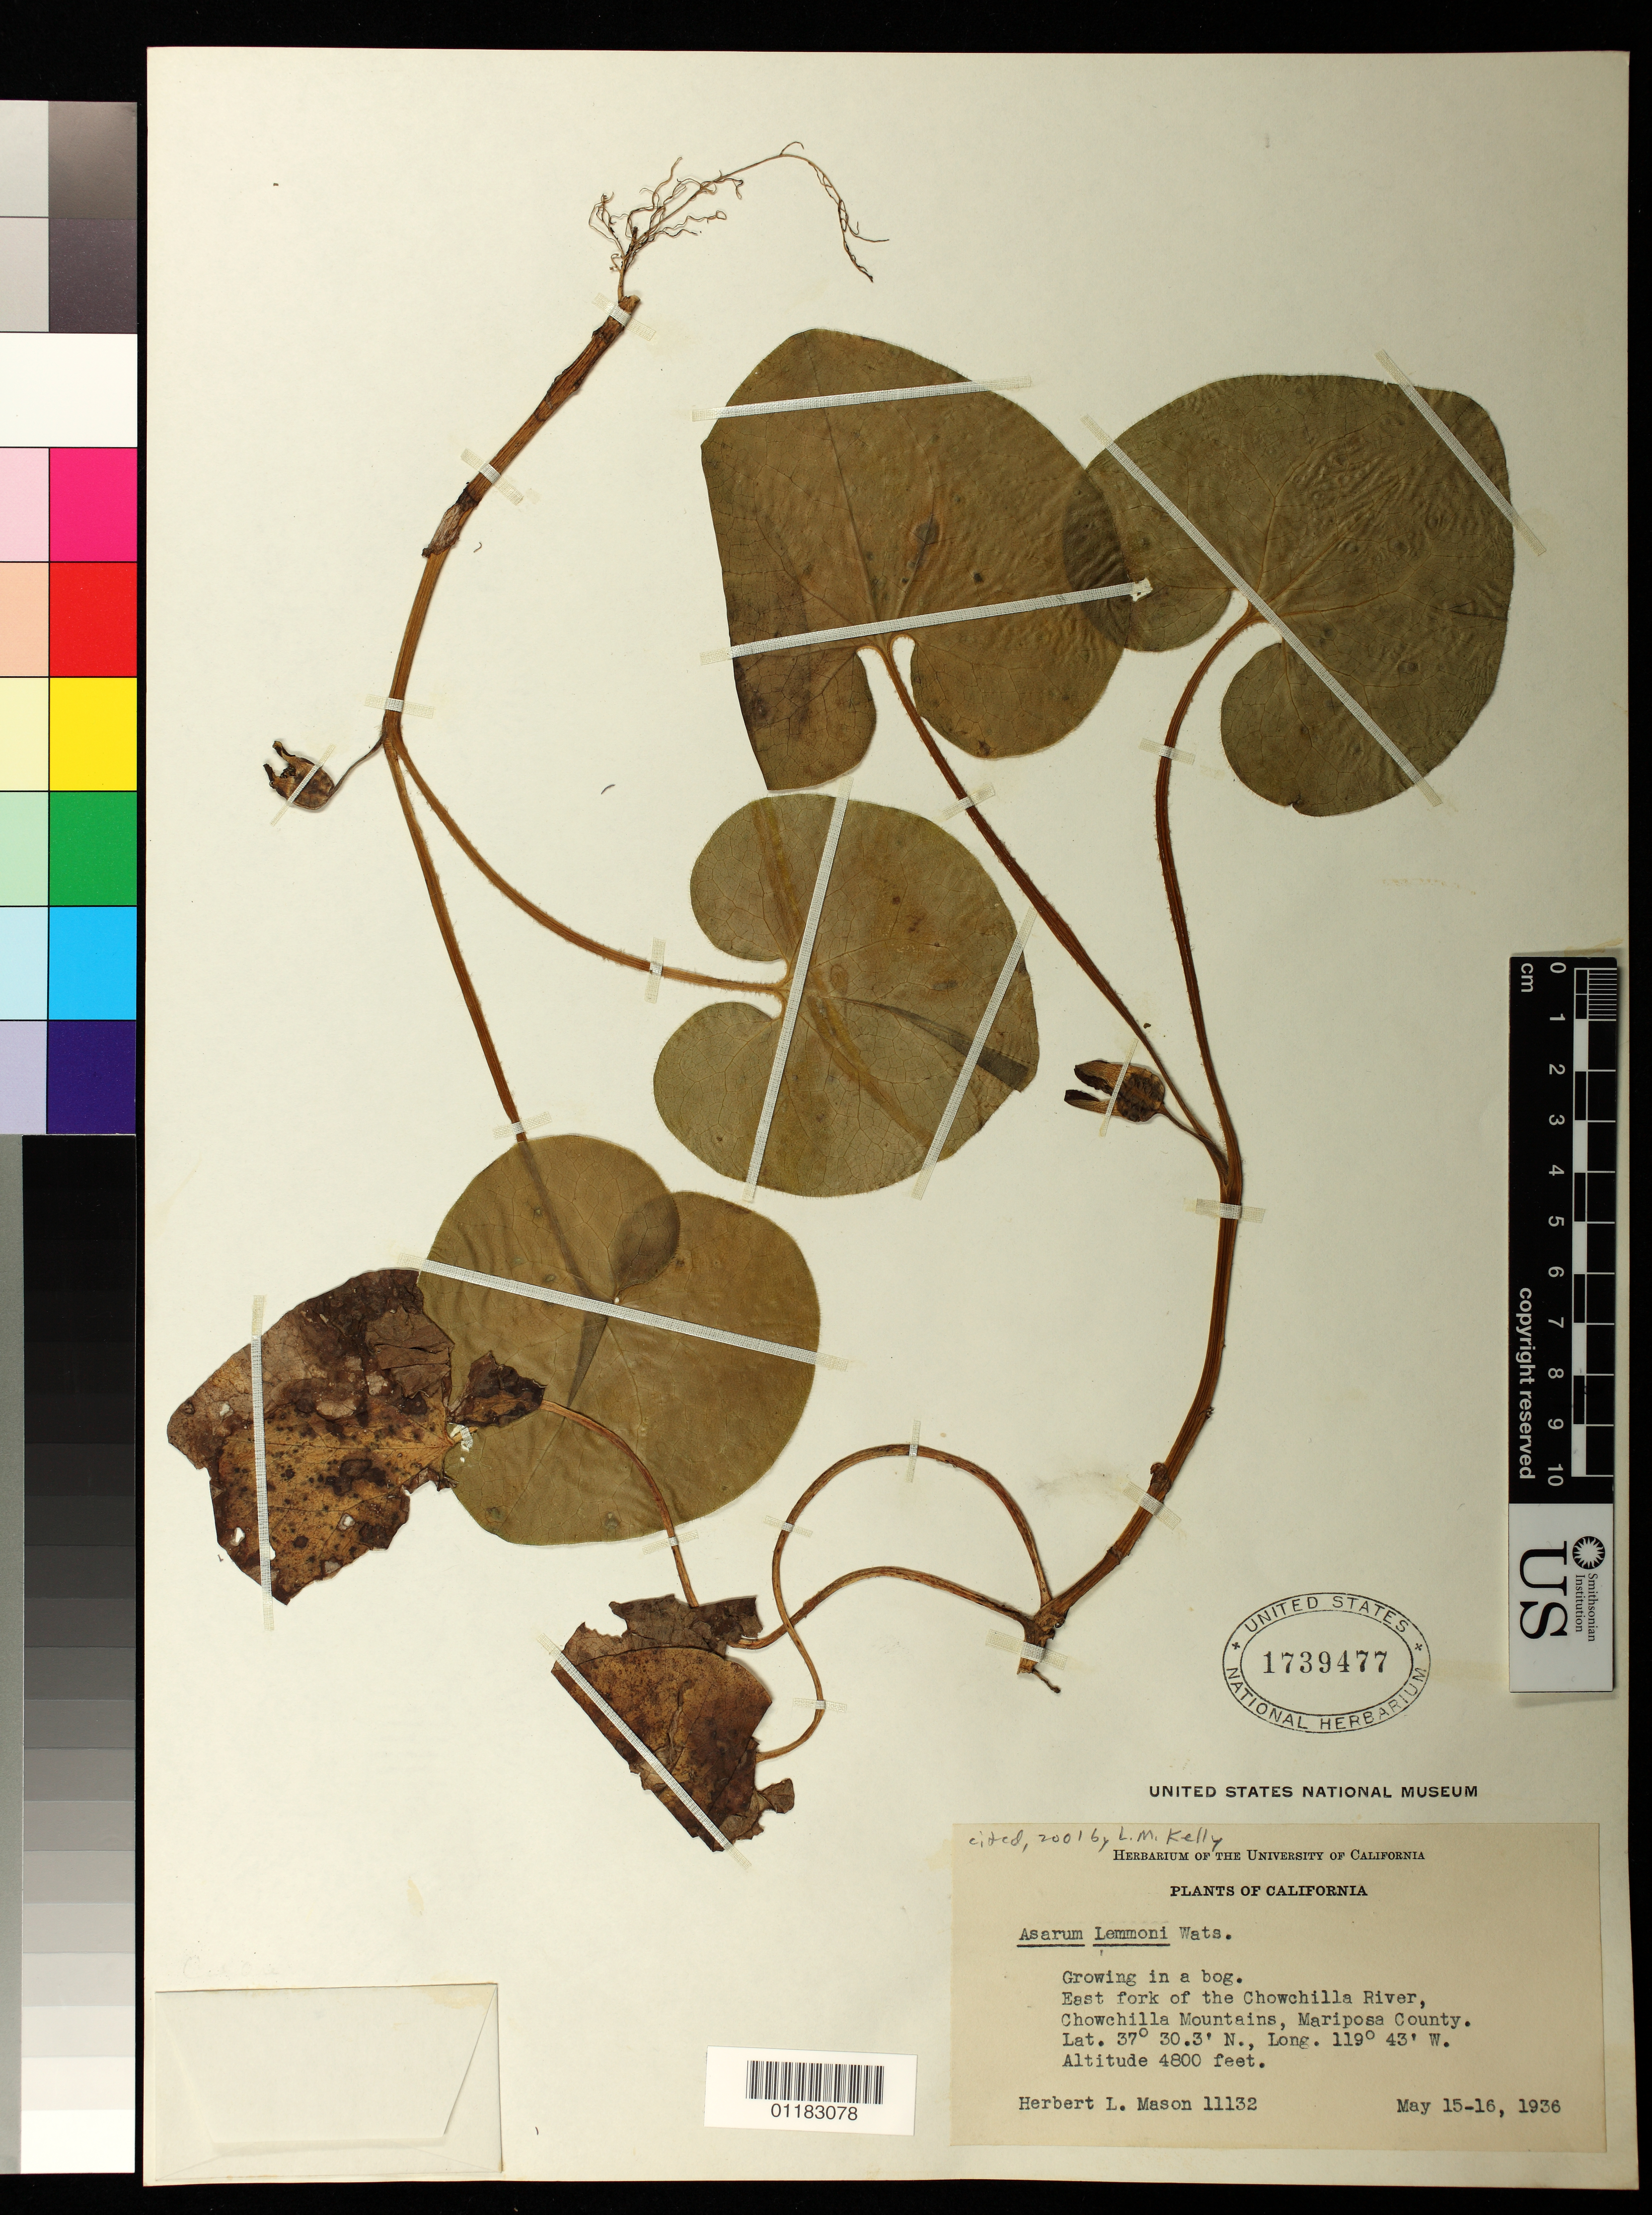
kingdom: Plantae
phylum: Tracheophyta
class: Magnoliopsida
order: Piperales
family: Aristolochiaceae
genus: Asarum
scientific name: Asarum lemmonii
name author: S. Watson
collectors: H. L. Mason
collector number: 11132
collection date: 1936-05-15/1936-05-16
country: United States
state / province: California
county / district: Mariposa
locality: Growing in a bog. East fork of the Chowchilla River, Chowchilla Mountains, Mariposa County.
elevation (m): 1463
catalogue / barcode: US 1739477